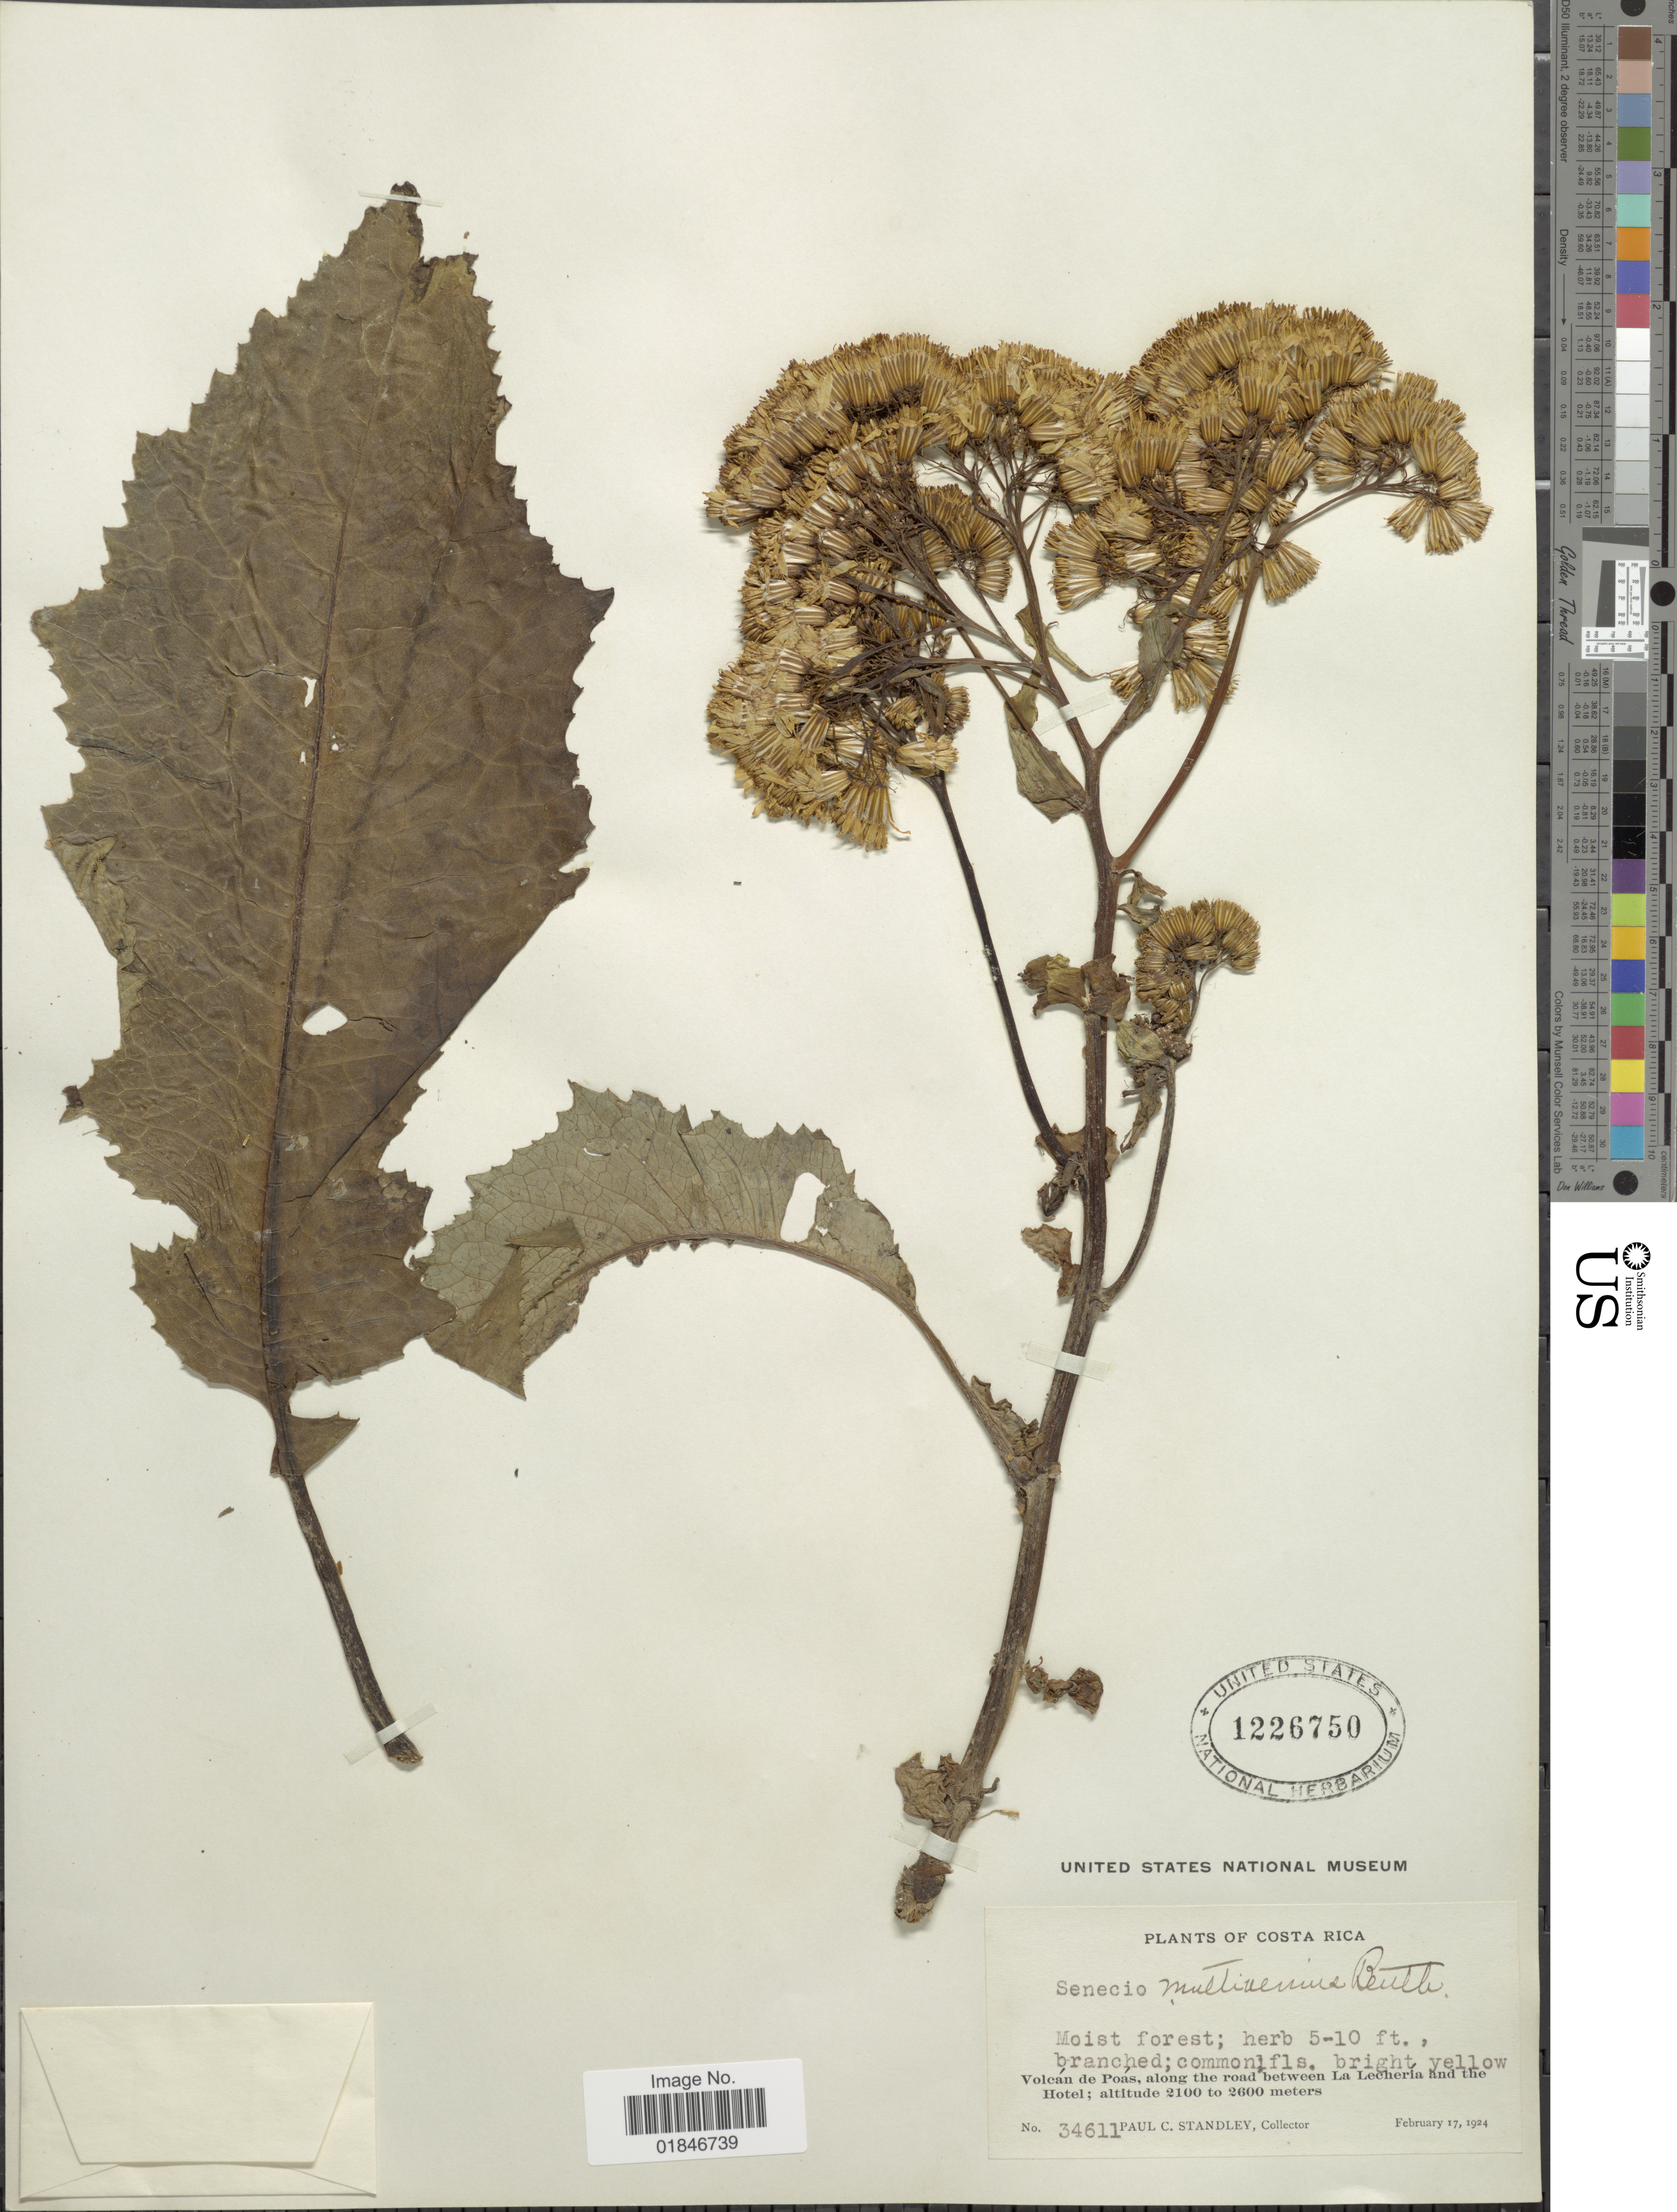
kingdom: Plantae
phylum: Tracheophyta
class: Magnoliopsida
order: Asterales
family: Asteraceae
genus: Jessea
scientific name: Jessea multivenia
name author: (Benth.) H. Rob. & Cuatrec.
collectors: P. C. Standley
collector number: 34611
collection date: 1924-02-17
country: Costa Rica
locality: Costa Rica, Volcan de Poas, along the road Between La Lecheria and the Hotel.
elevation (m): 2100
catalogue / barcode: US 1226750